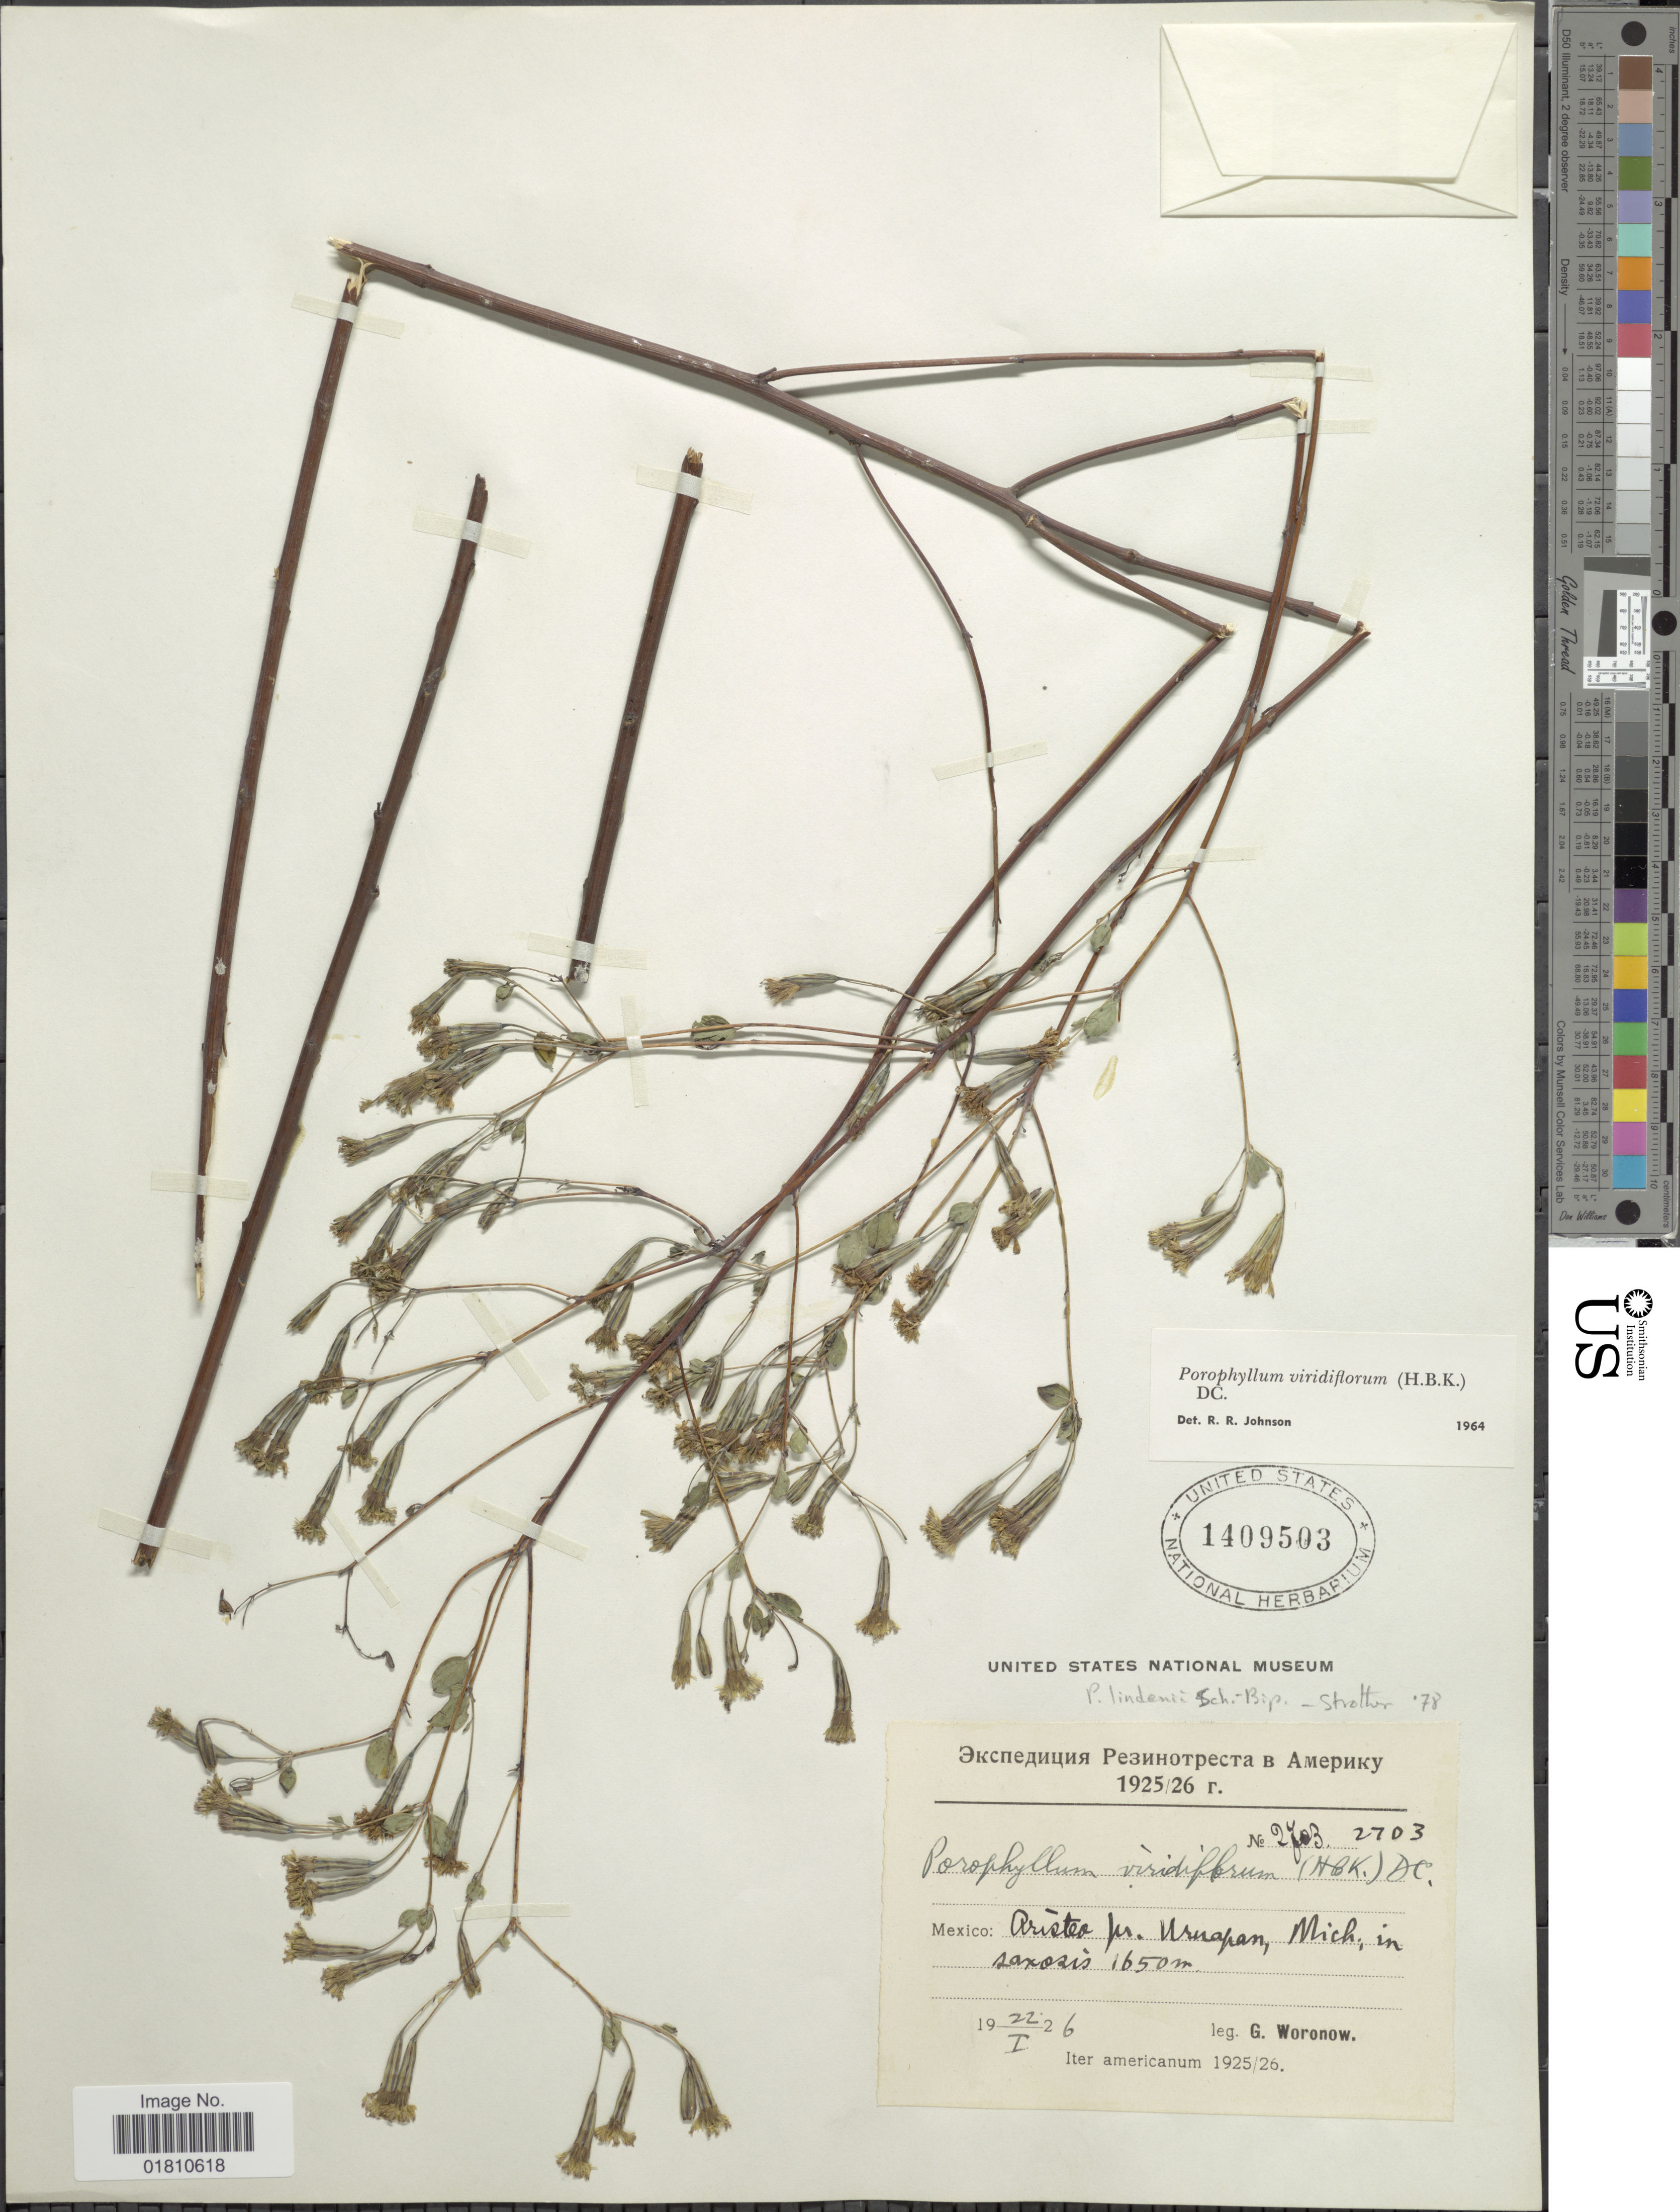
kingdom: Plantae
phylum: Tracheophyta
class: Magnoliopsida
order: Asterales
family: Asteraceae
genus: Porophyllum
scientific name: Porophyllum lindenii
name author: Sch. Bip. ex Seem.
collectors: G. Woronow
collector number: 2703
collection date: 1926-01-22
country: Mexico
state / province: Michoacán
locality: Aristea pr. Uruapan, in saxosis.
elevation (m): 1650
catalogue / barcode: US 1409503